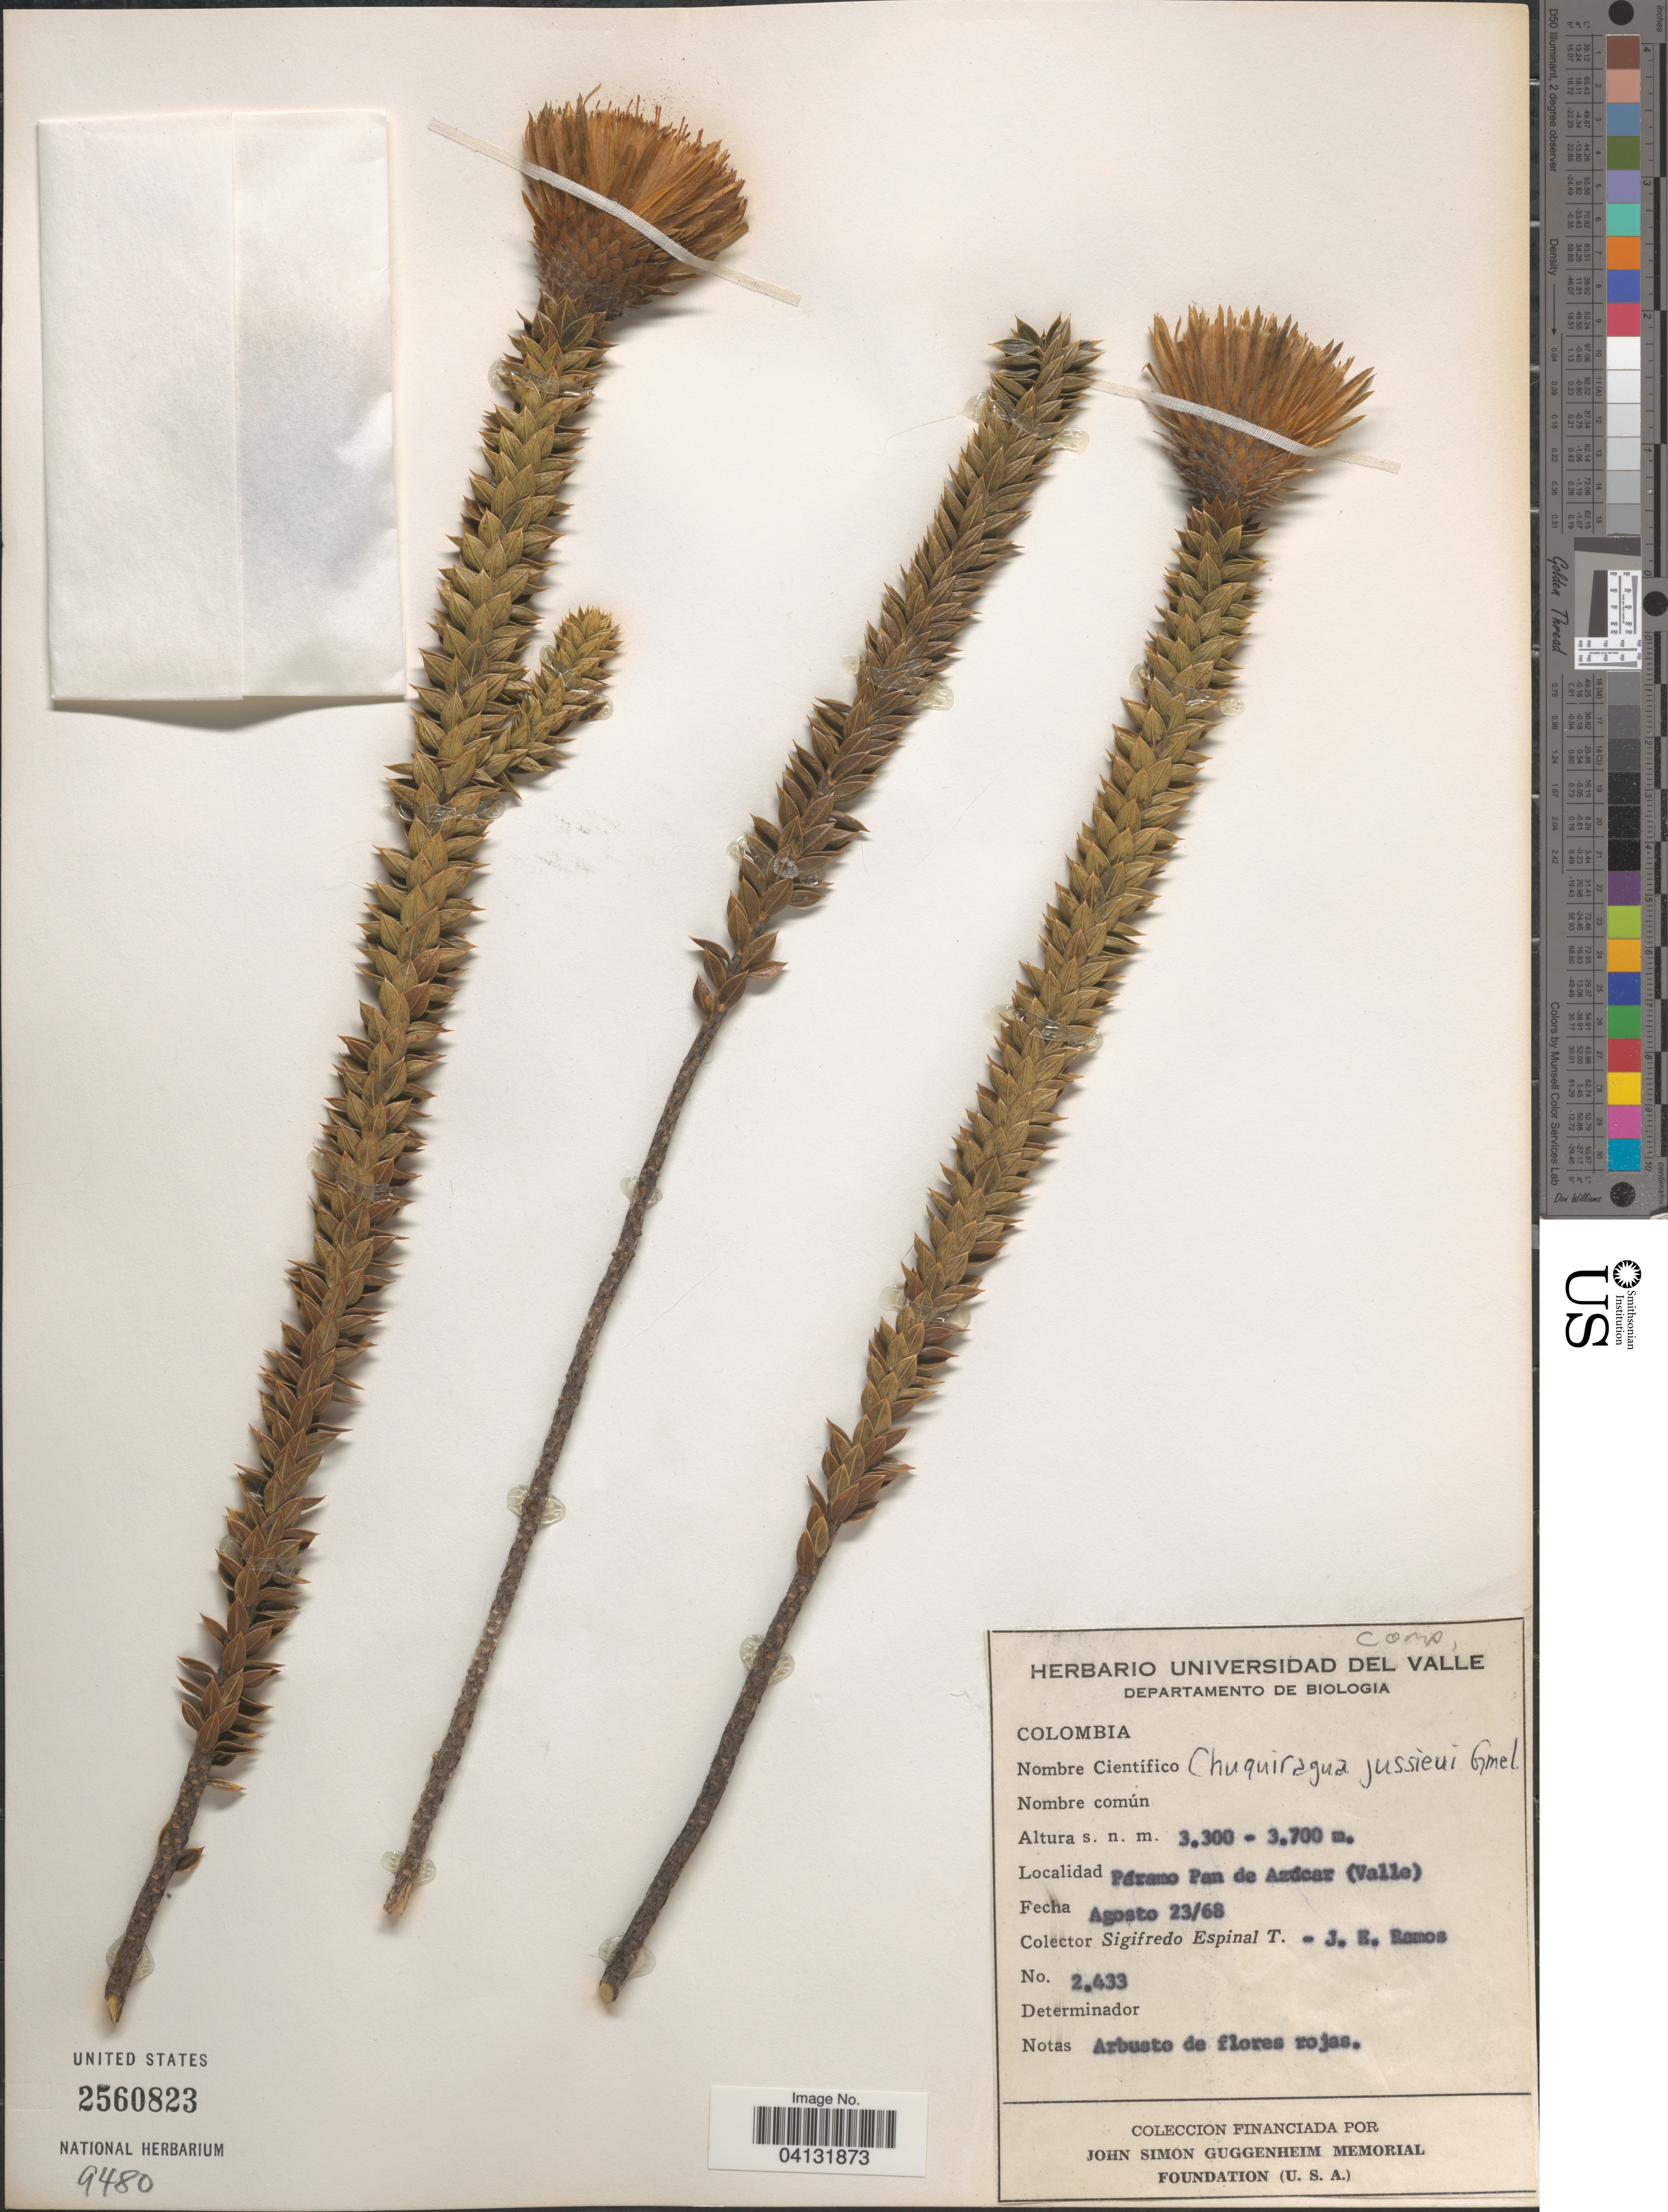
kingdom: Plantae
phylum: Tracheophyta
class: Magnoliopsida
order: Asterales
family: Asteraceae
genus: Chuquiraga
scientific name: Chuquiraga jussieui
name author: J.F. Gmel.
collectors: S. Espinal T. & J. E. Ramos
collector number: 2433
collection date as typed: Transcribed d/m/y: 23/8/68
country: Colombia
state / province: Valle del Cauca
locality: Páramo Pan de Azúcar (Valle).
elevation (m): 3300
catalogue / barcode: US 2560823